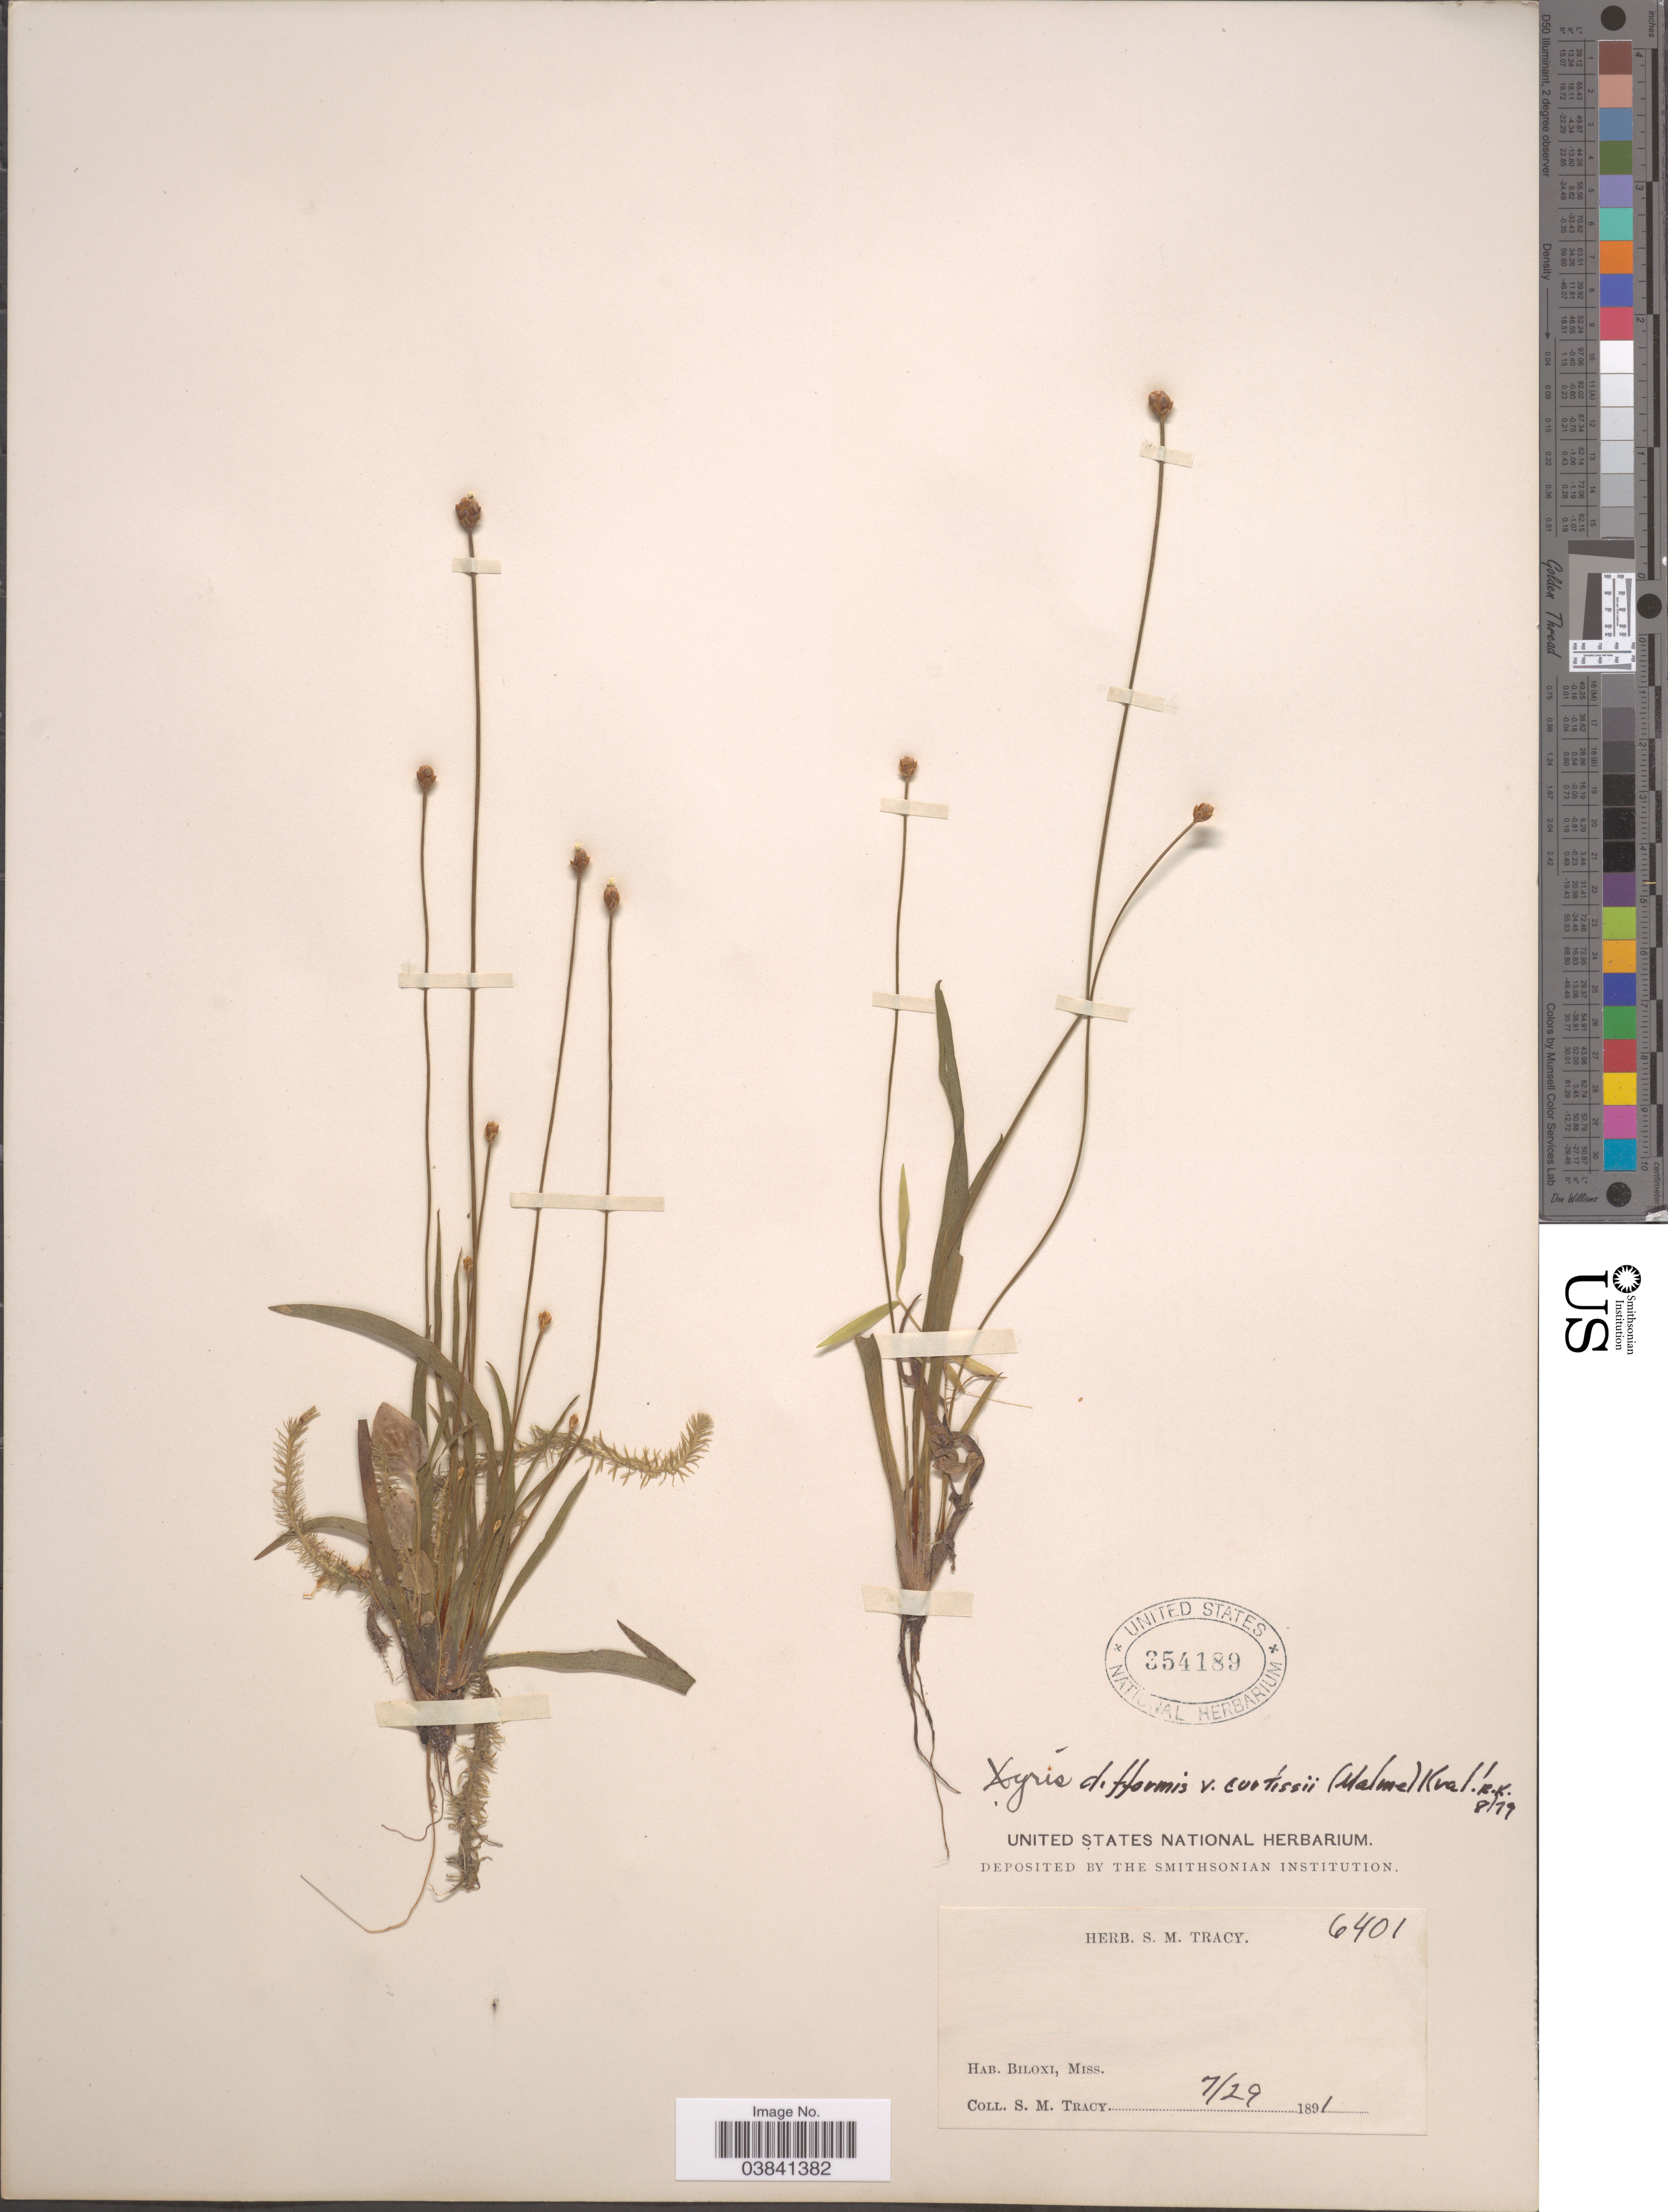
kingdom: Plantae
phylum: Tracheophyta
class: Liliopsida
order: Poales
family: Xyridaceae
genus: Xyris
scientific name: Xyris difformis var. curtissii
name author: (Malme) Kral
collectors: S. M. Tracy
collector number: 6401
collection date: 1891-07-29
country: United States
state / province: Mississippi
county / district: Harrison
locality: Biloxi.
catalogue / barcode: US 354189